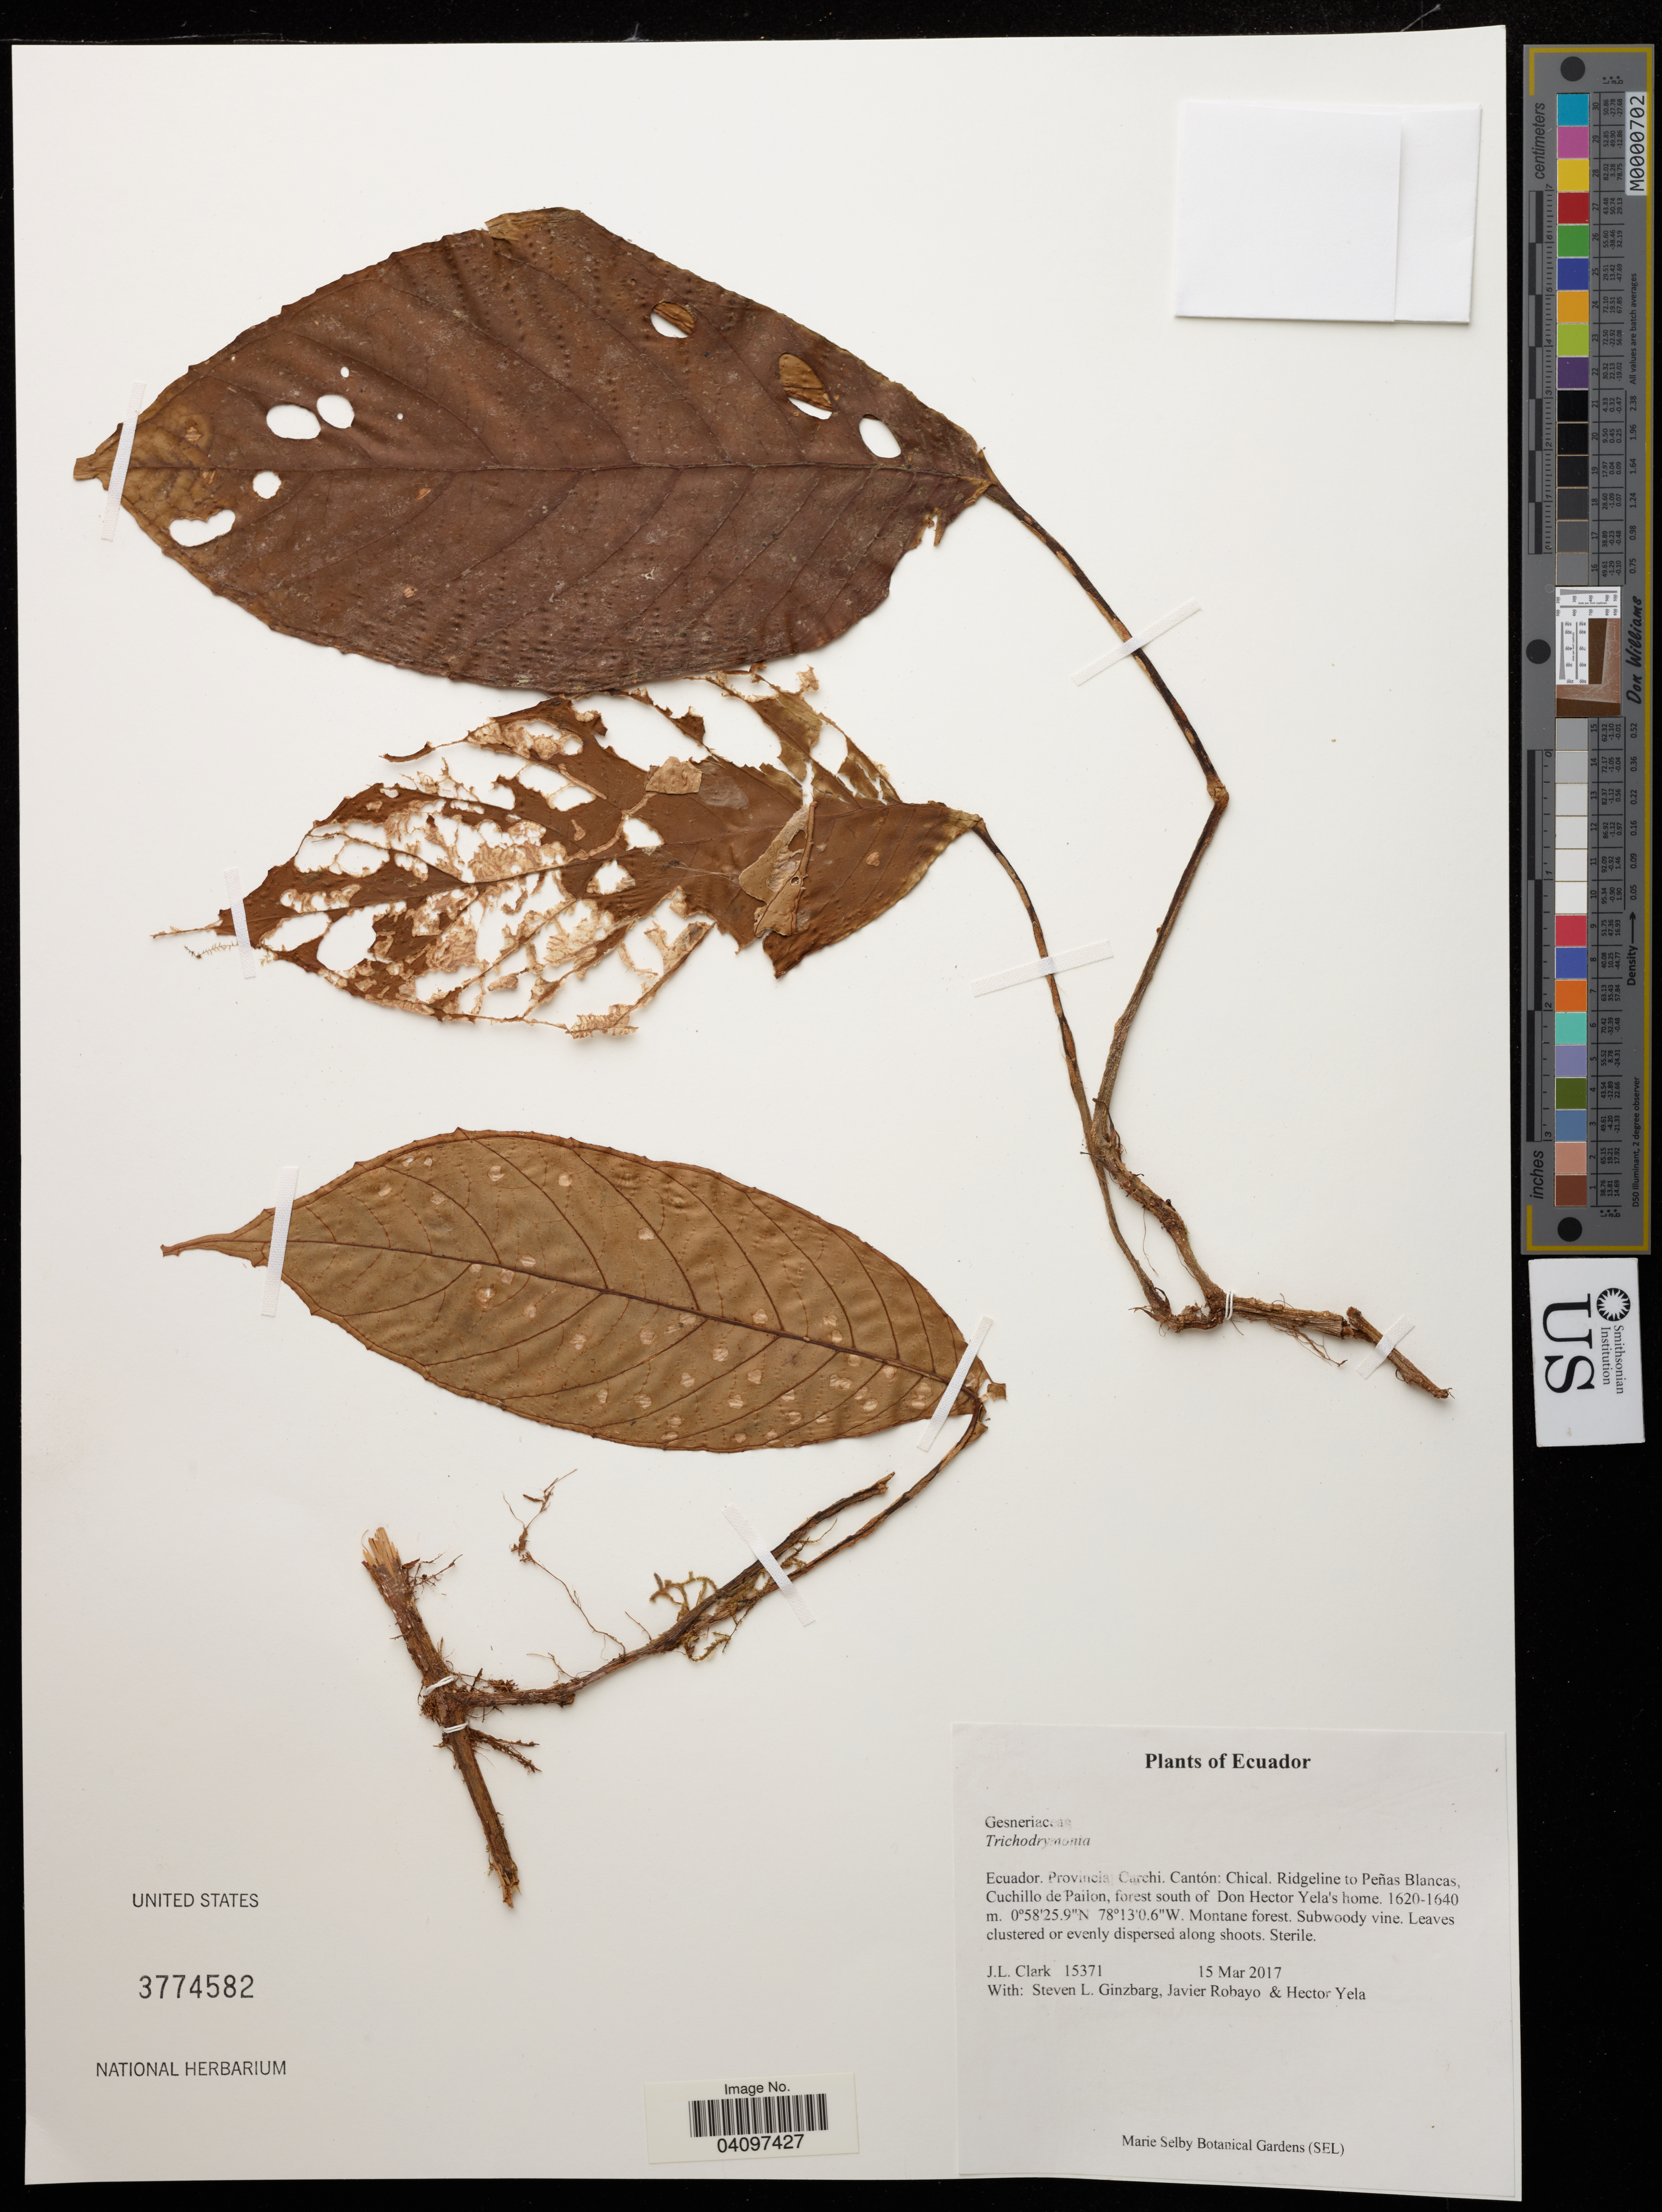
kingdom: Plantae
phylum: Tracheophyta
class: Magnoliopsida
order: Lamiales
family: Gesneriaceae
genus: Trichodrymonia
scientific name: Trichodrymonia sp.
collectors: J. Clark, S. Ginzbarg & J. Robayo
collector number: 15371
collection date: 2017-03-15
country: Ecuador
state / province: Carchi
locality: Carchi. Cantón: Chical. Ridgeline to Peñas Blancas, Cuchillo de Pailon, forest south of Don Hector Yela's home.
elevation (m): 1620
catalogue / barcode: US 3774582